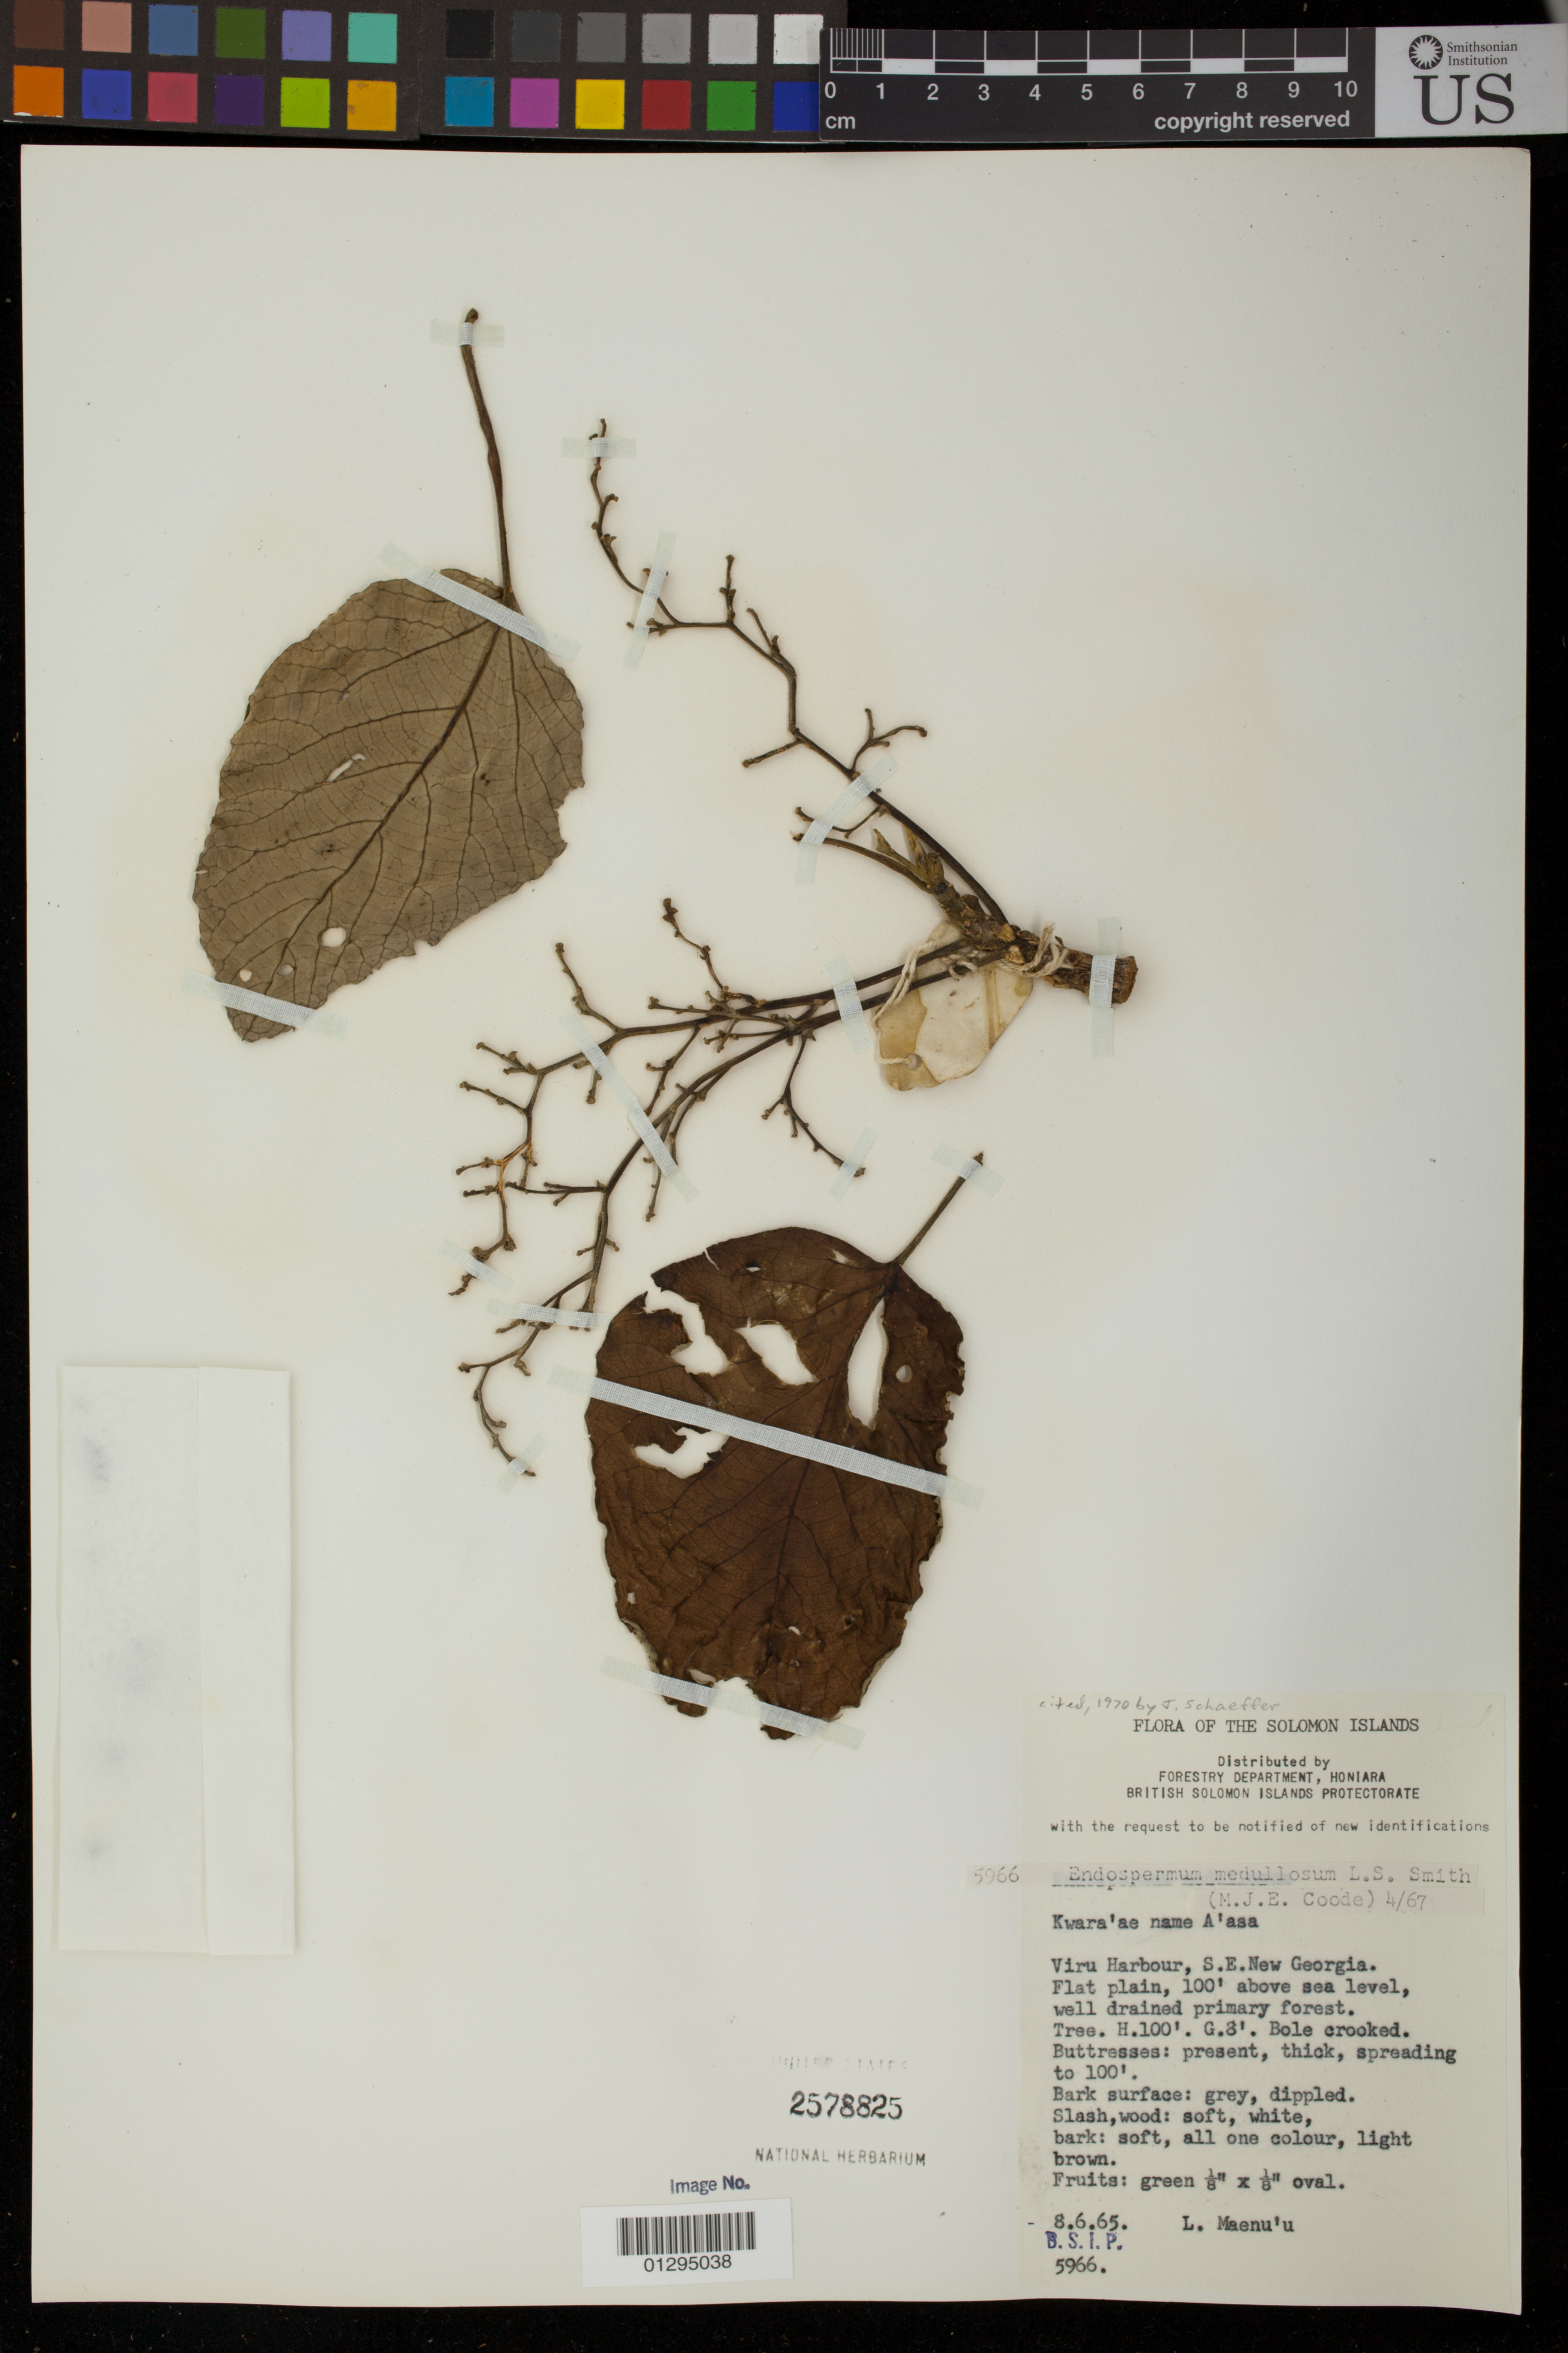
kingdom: Plantae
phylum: Tracheophyta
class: Magnoliopsida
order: Malpighiales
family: Euphorbiaceae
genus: Endospermum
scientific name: Endospermum medullosum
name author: L.S. Sm.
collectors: L. Maenu'u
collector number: B.S.I.P. 5966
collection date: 1965-06-08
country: Solomon Islands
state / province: Solomon Islands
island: New Georgia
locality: Viru Harbour, S.E. New Georgia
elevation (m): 30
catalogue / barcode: US 2578825